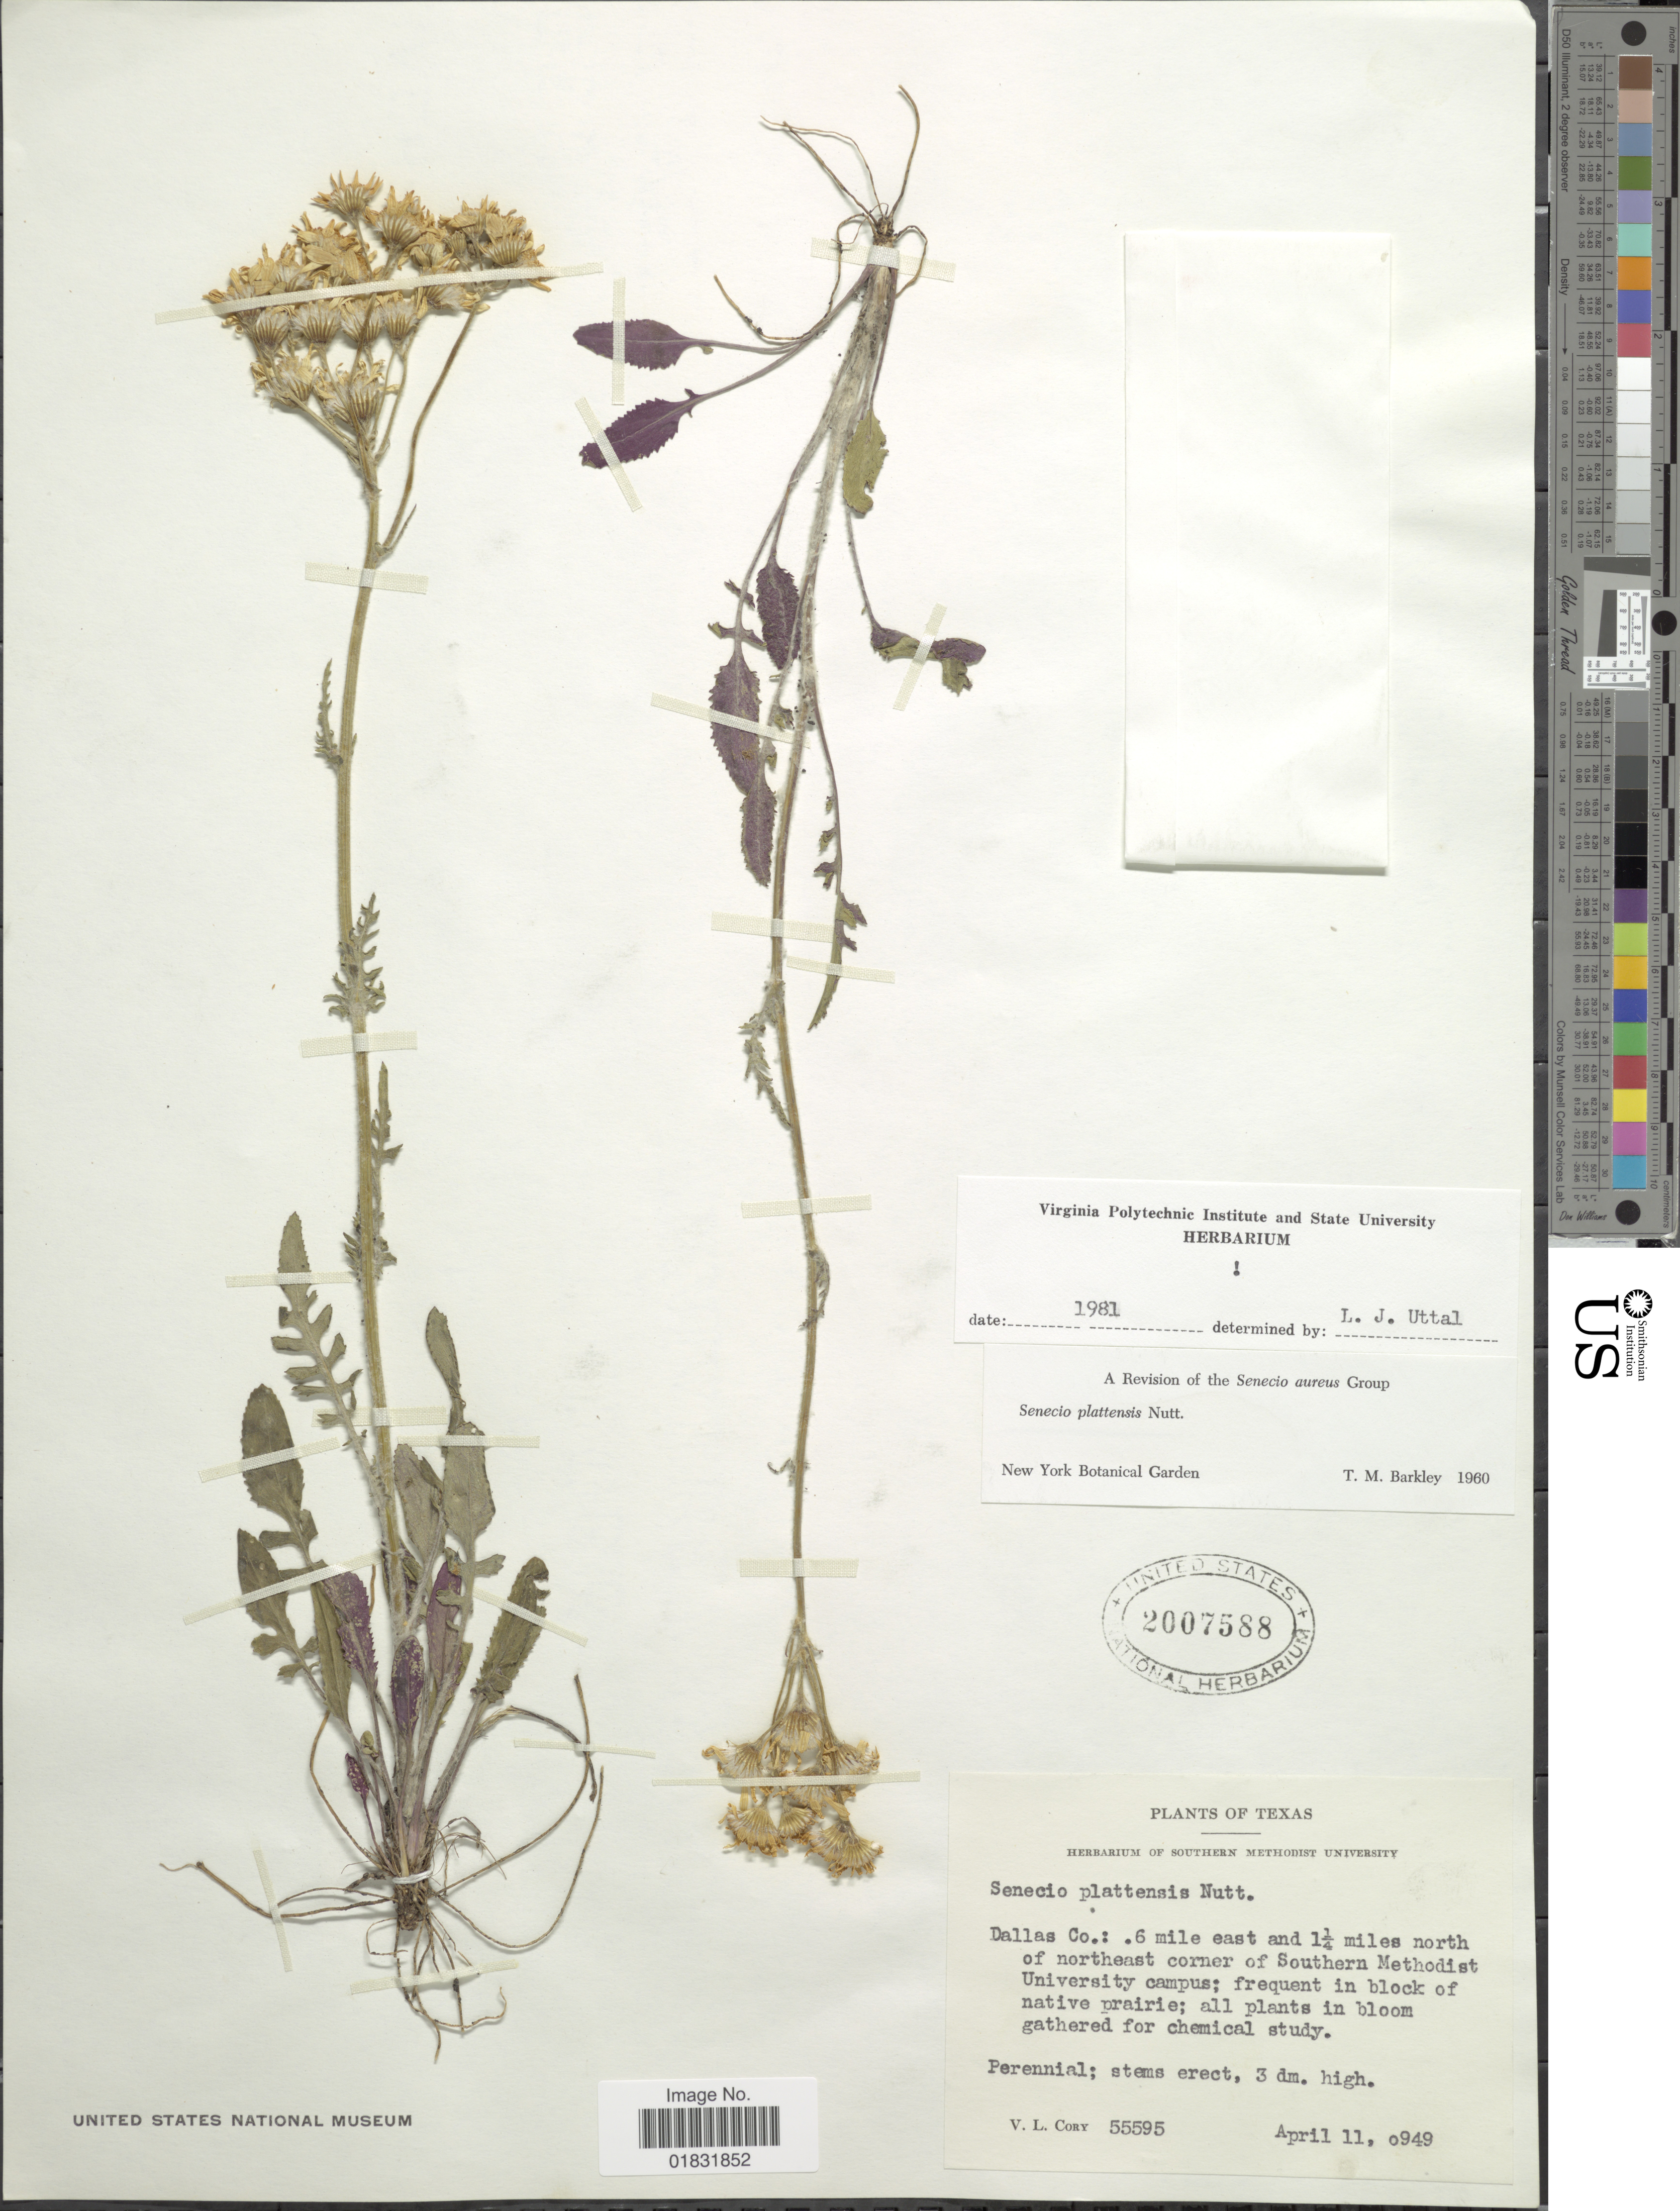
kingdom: Plantae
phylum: Tracheophyta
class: Magnoliopsida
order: Asterales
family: Asteraceae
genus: Packera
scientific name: Packera plattensis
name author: W.A. Weber & Á. Löve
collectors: V. Cory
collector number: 55595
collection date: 1949-04-11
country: United States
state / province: Texas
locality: Dallas Co: 6 mile east and 1½ miles north of northeast corner of Southern Mehtosidt University campus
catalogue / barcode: US 2007588